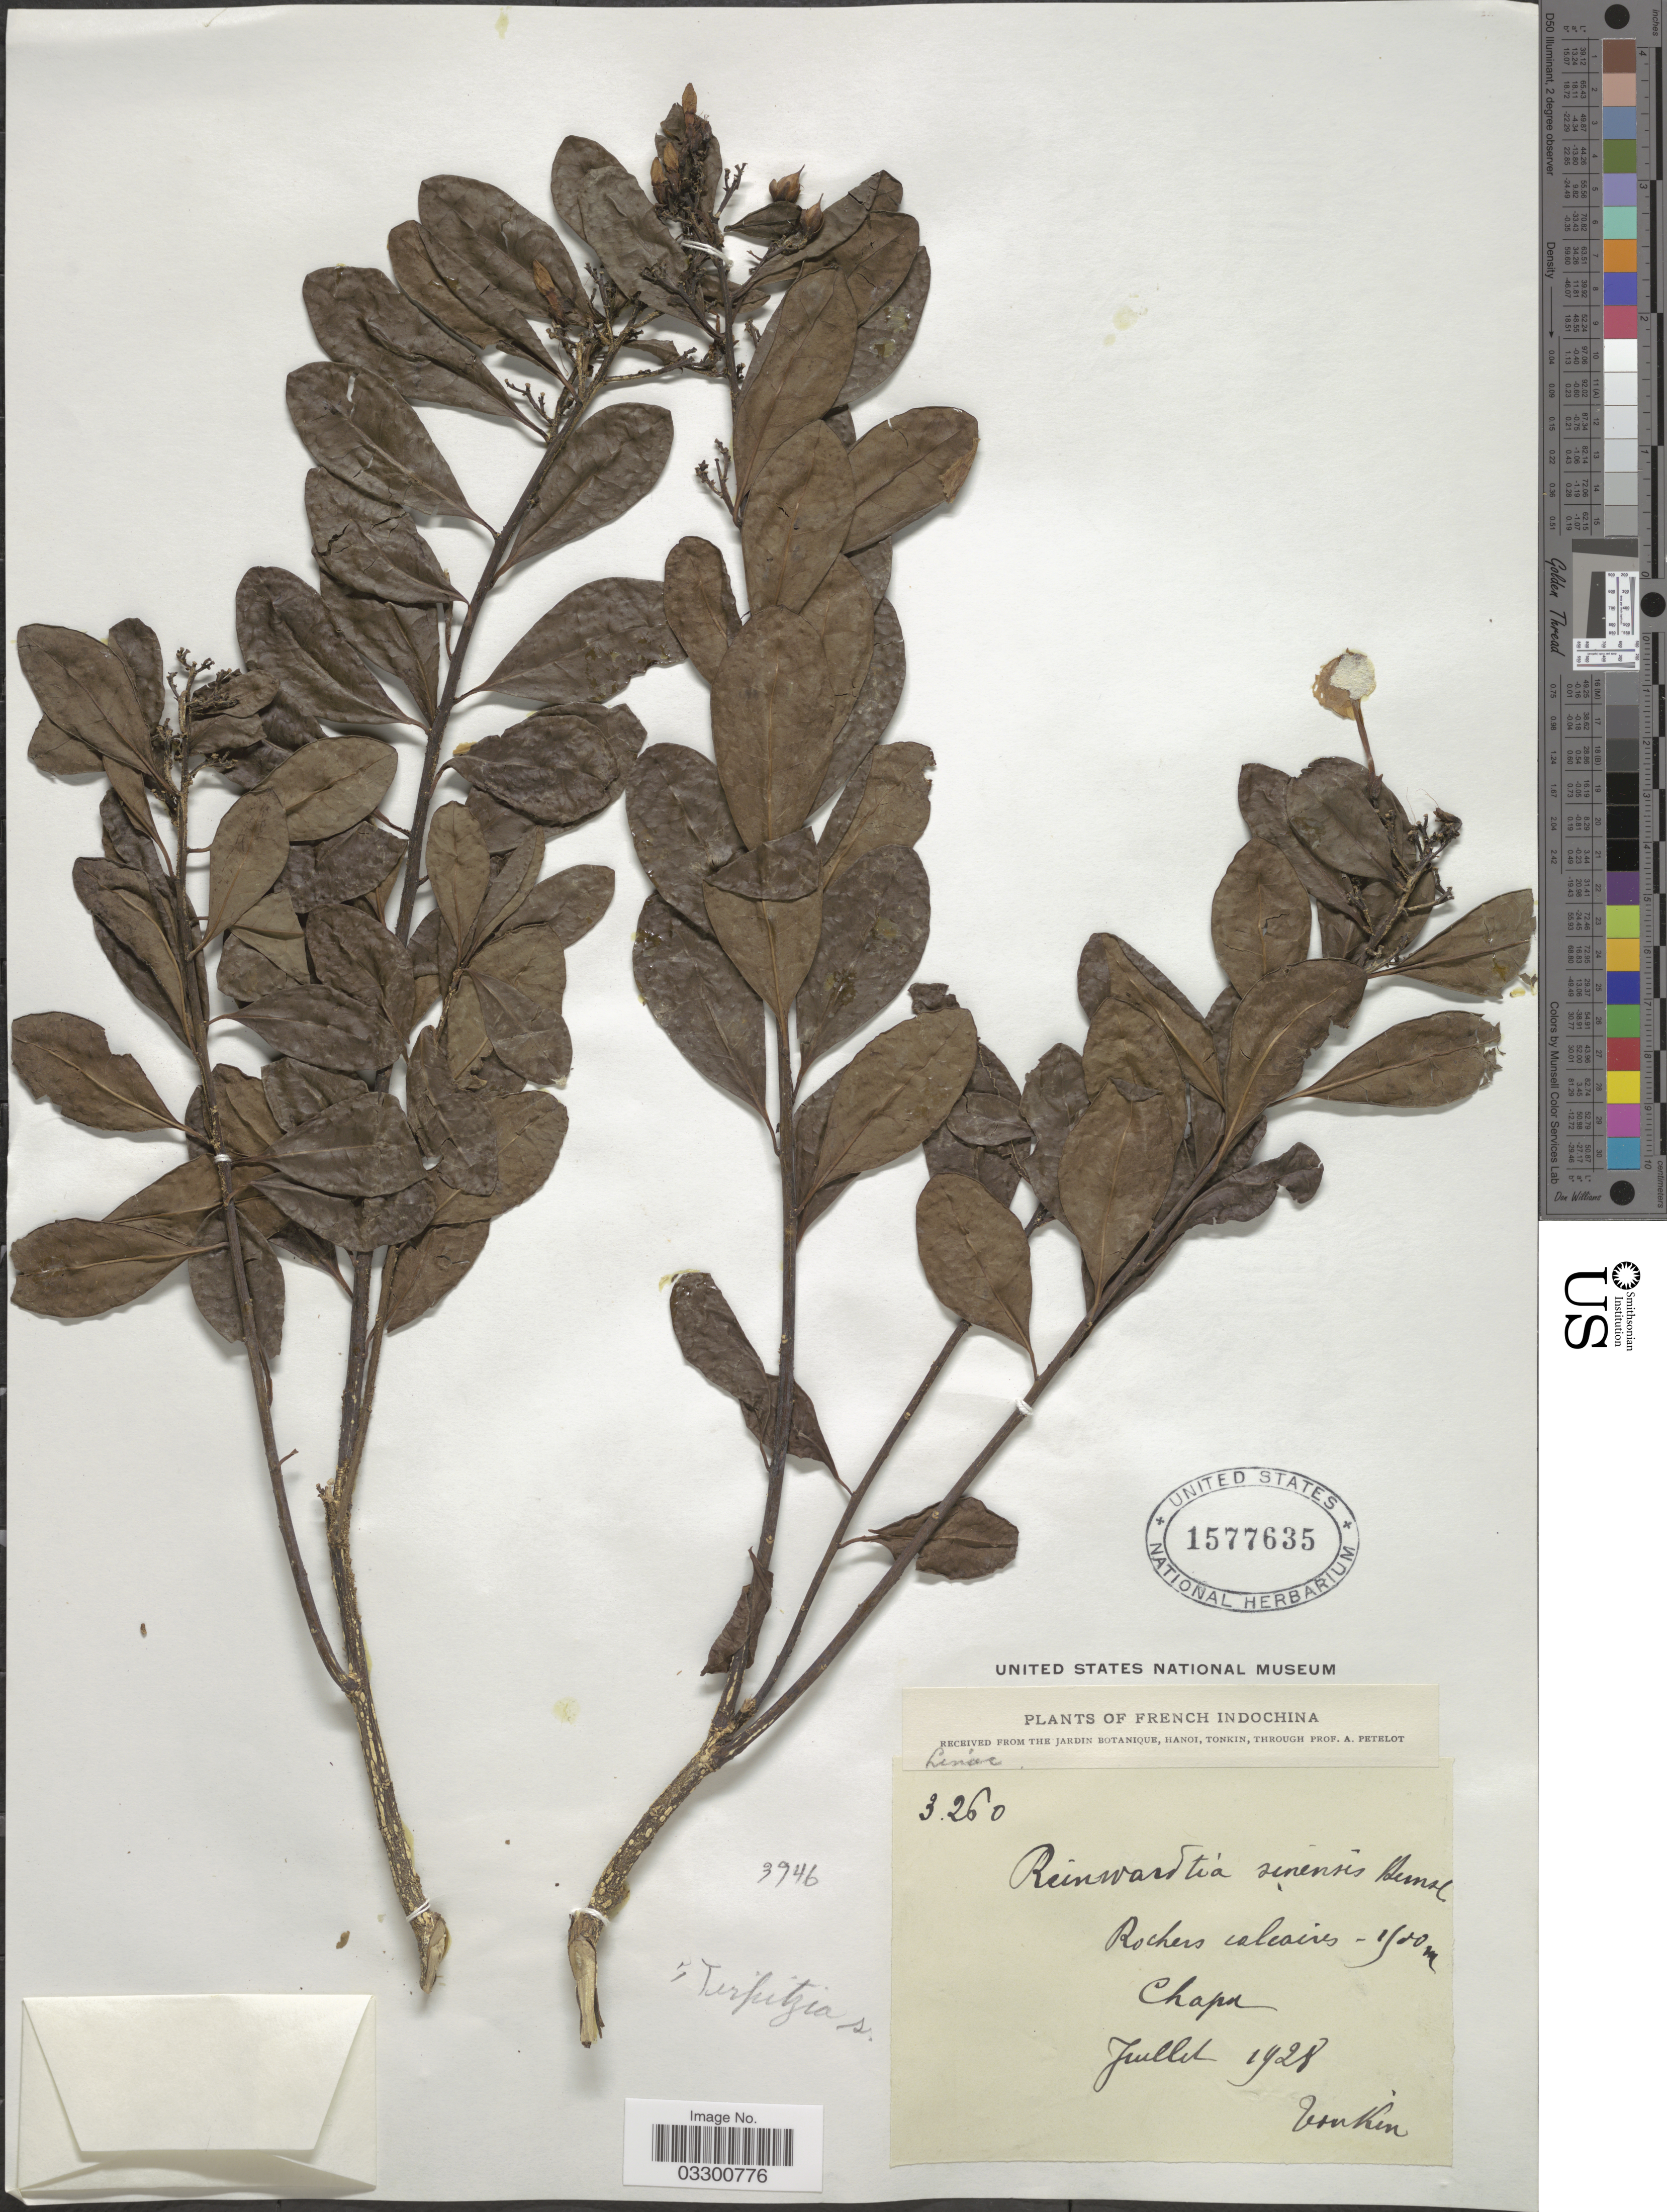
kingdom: Plantae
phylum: Tracheophyta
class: Magnoliopsida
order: Malpighiales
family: Linaceae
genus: Tirpitzia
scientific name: Tirpitzia sinensis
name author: (Hemsl.) Hallier f.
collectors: A. Petelot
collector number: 3260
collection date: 1928-07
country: Vietnam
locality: French Indochina, Chapa.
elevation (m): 1500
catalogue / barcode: US 1577635